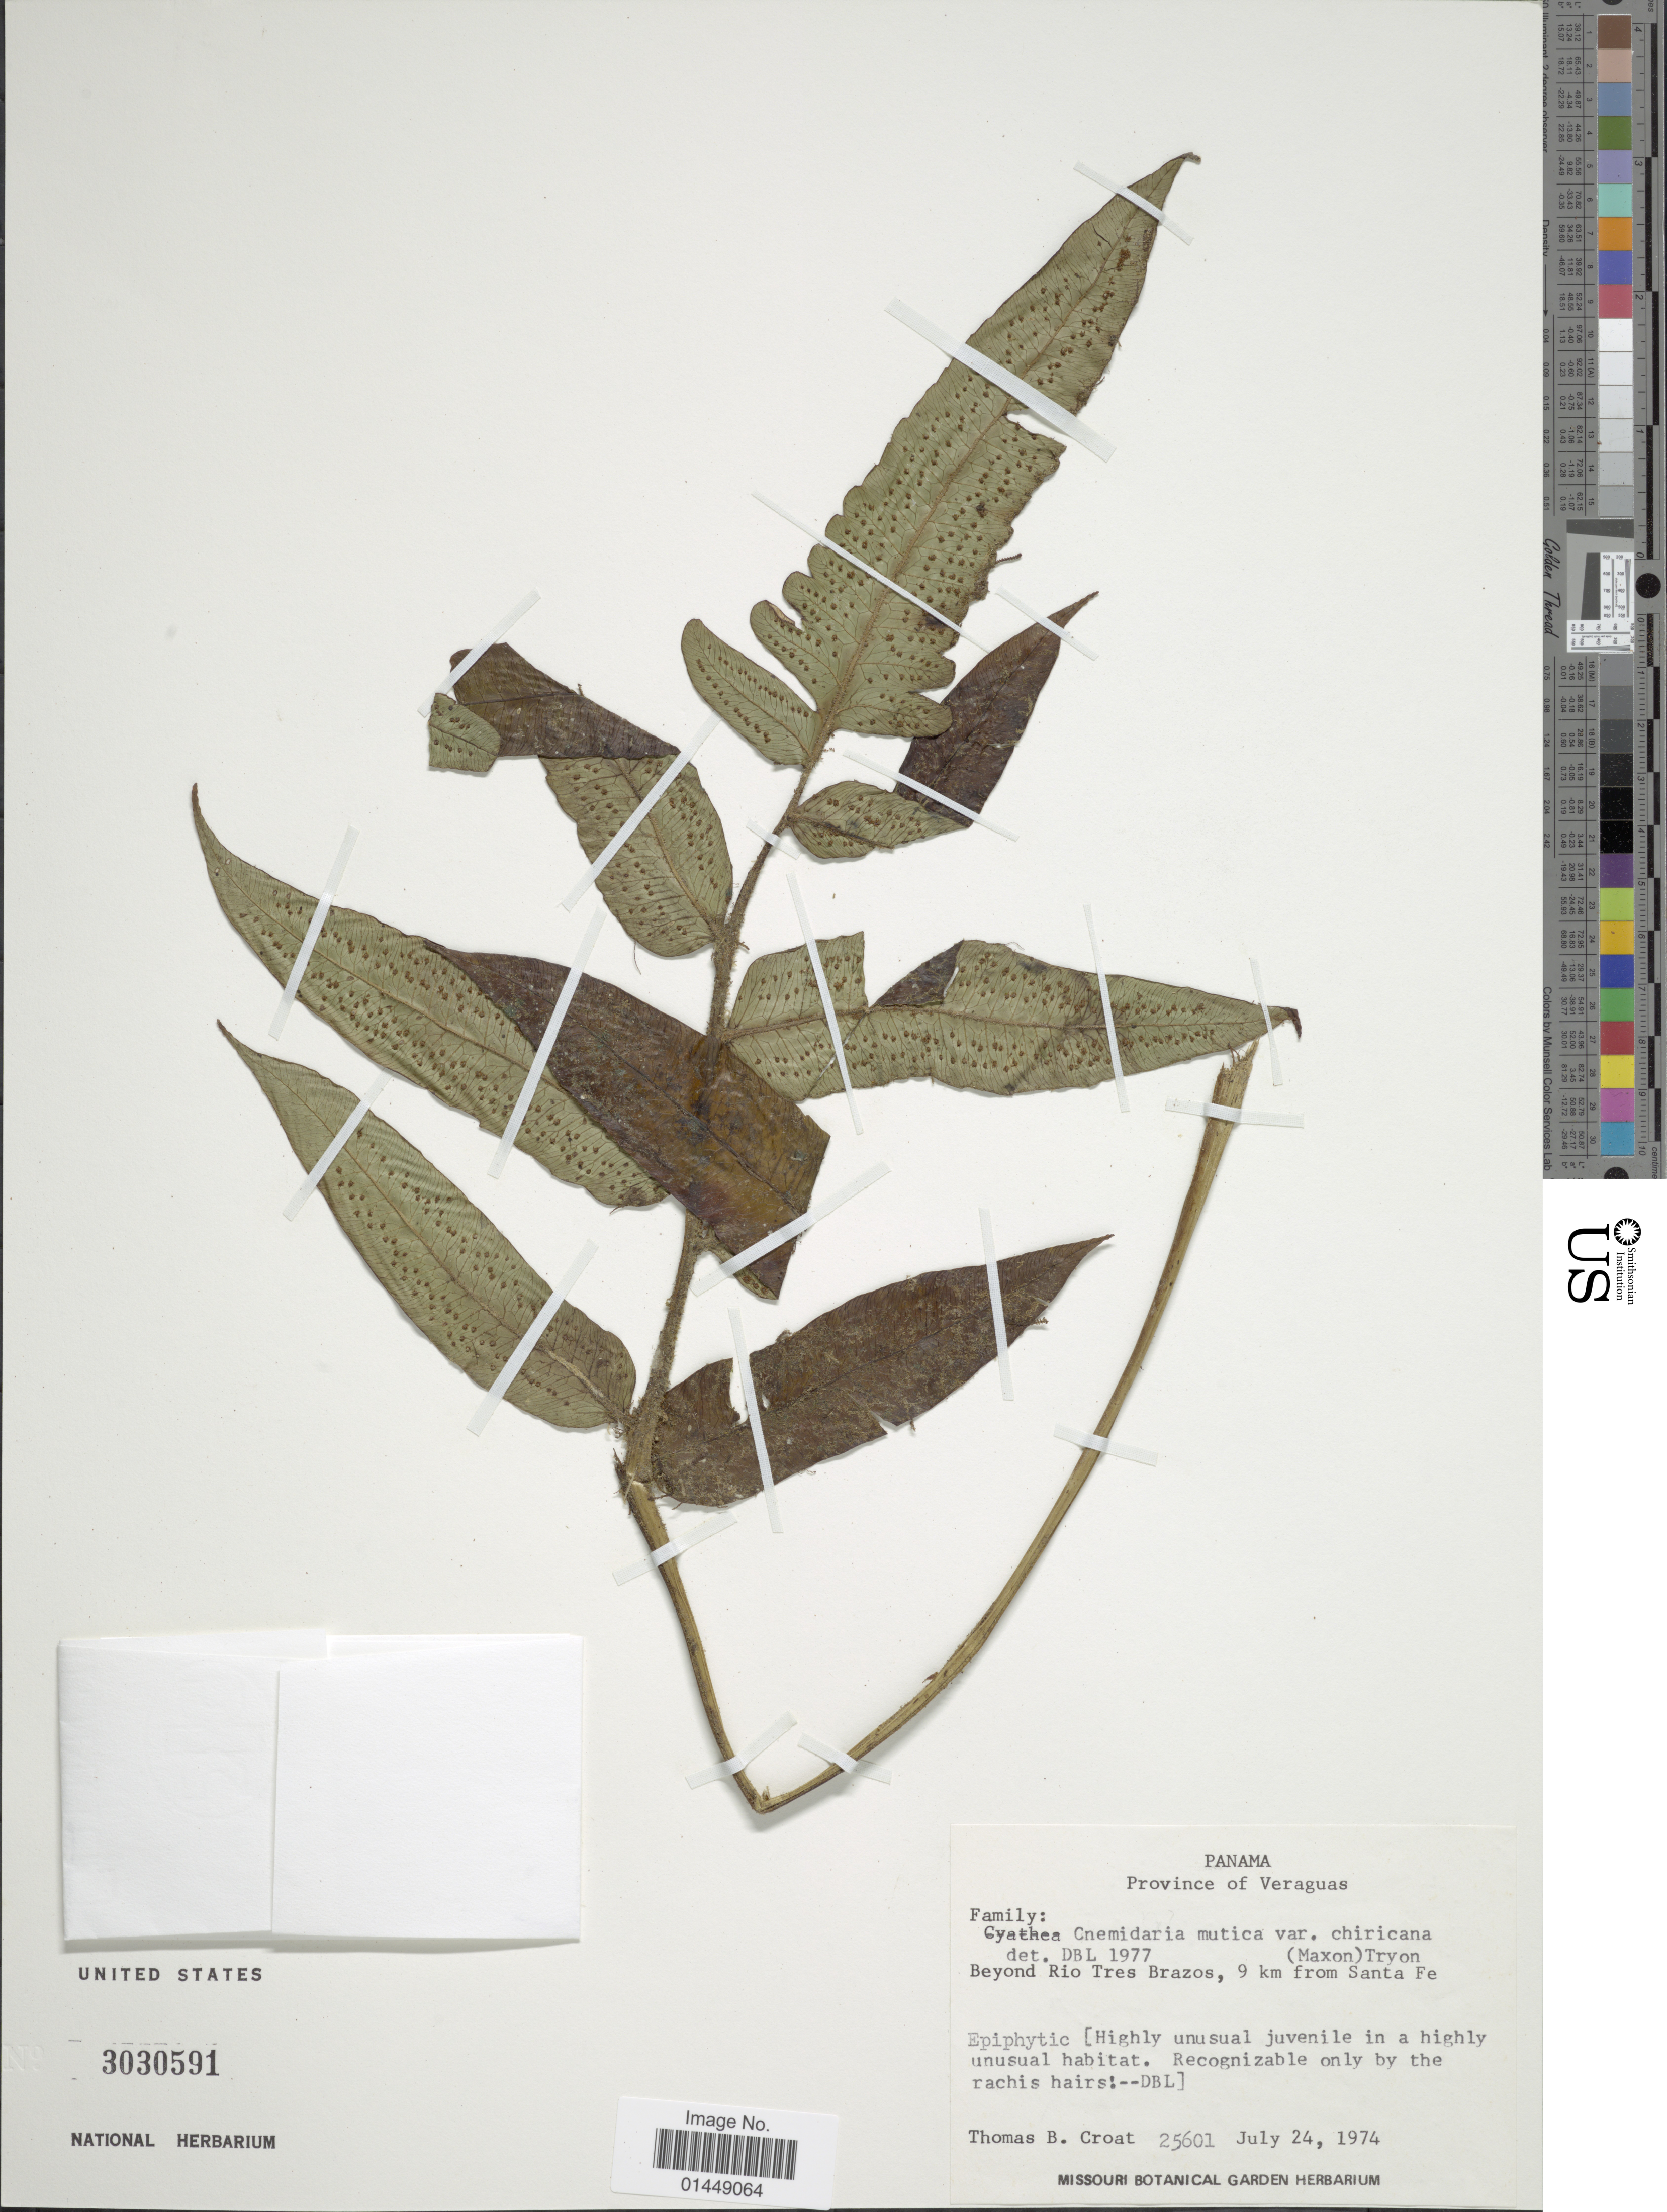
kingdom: Plantae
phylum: Tracheophyta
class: Polypodiopsida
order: Cyatheales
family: Cyatheaceae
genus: Cyathea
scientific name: Cyathea mutica var. chiricana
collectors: T. B. Croat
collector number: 25601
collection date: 1974-07-24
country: Panama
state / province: Veraguas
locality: Province of Veraguas. Beyond Rio Tres Brazos, 9 km from Santa Fe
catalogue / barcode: US 3030591